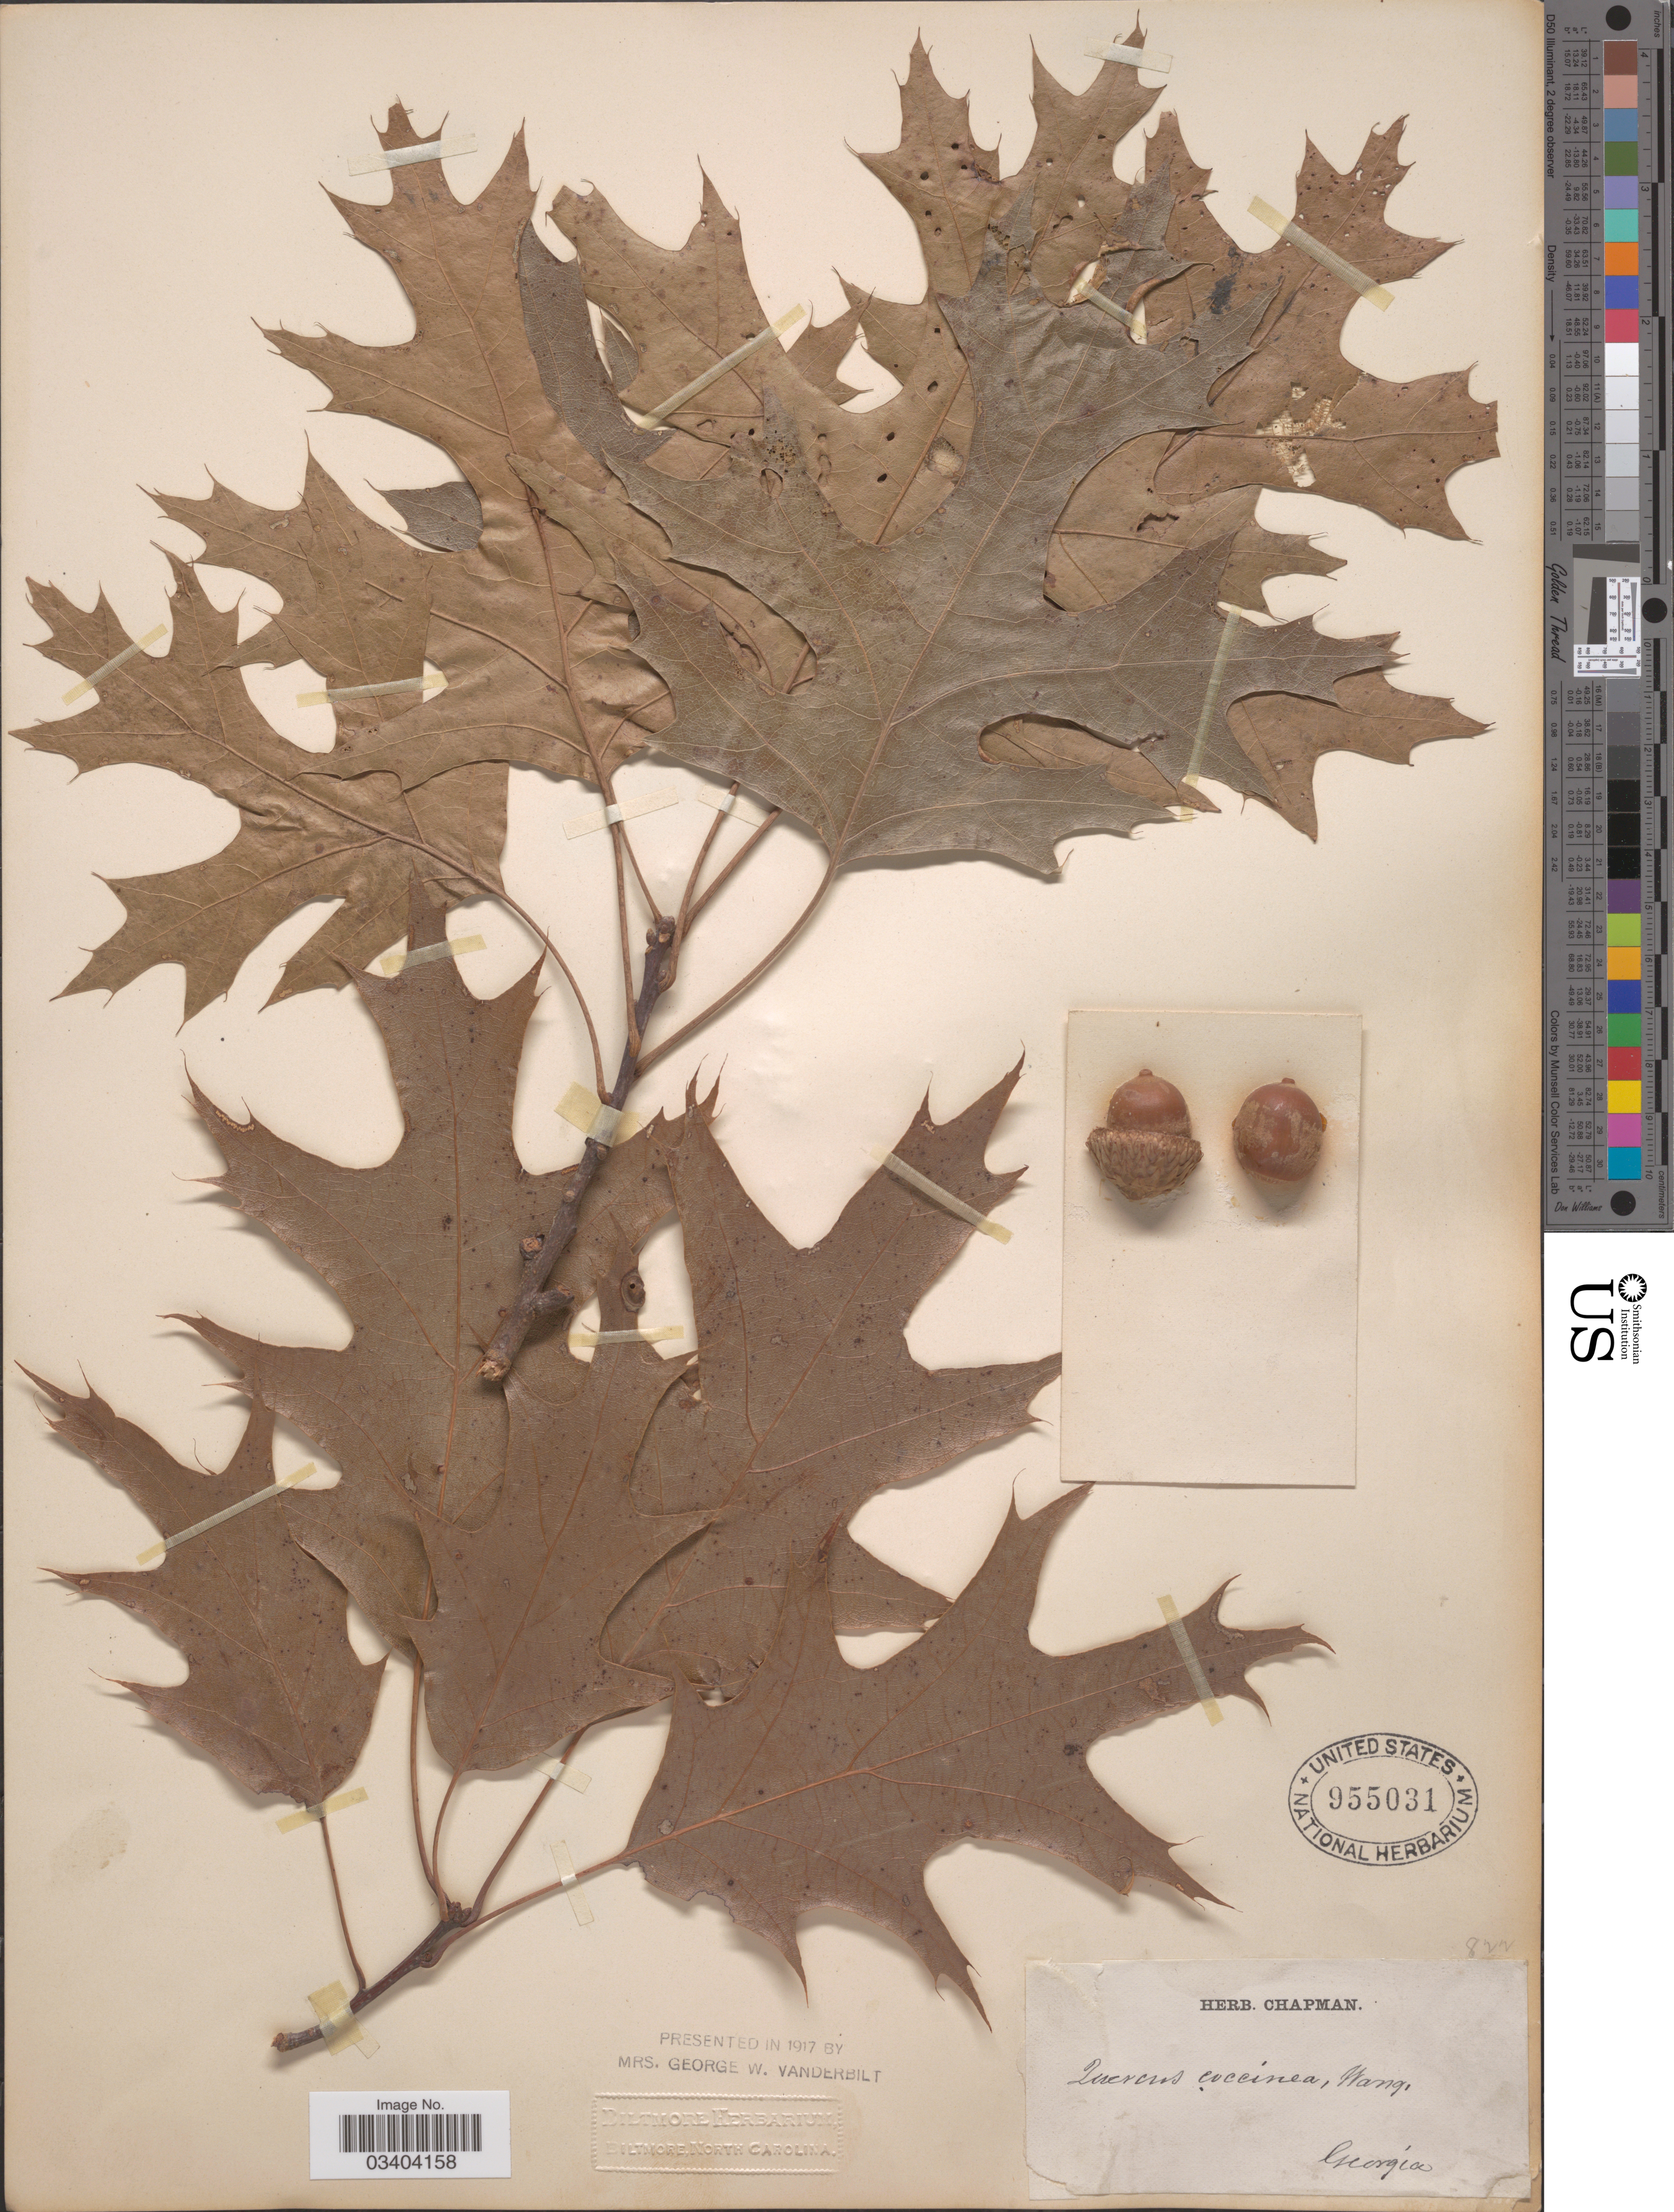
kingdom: Plantae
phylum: Tracheophyta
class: Magnoliopsida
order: Fagales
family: Fagaceae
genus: Quercus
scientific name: Quercus coccinea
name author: Münchh.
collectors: ex herb. Chapman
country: United States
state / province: Georgia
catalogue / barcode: US 955031